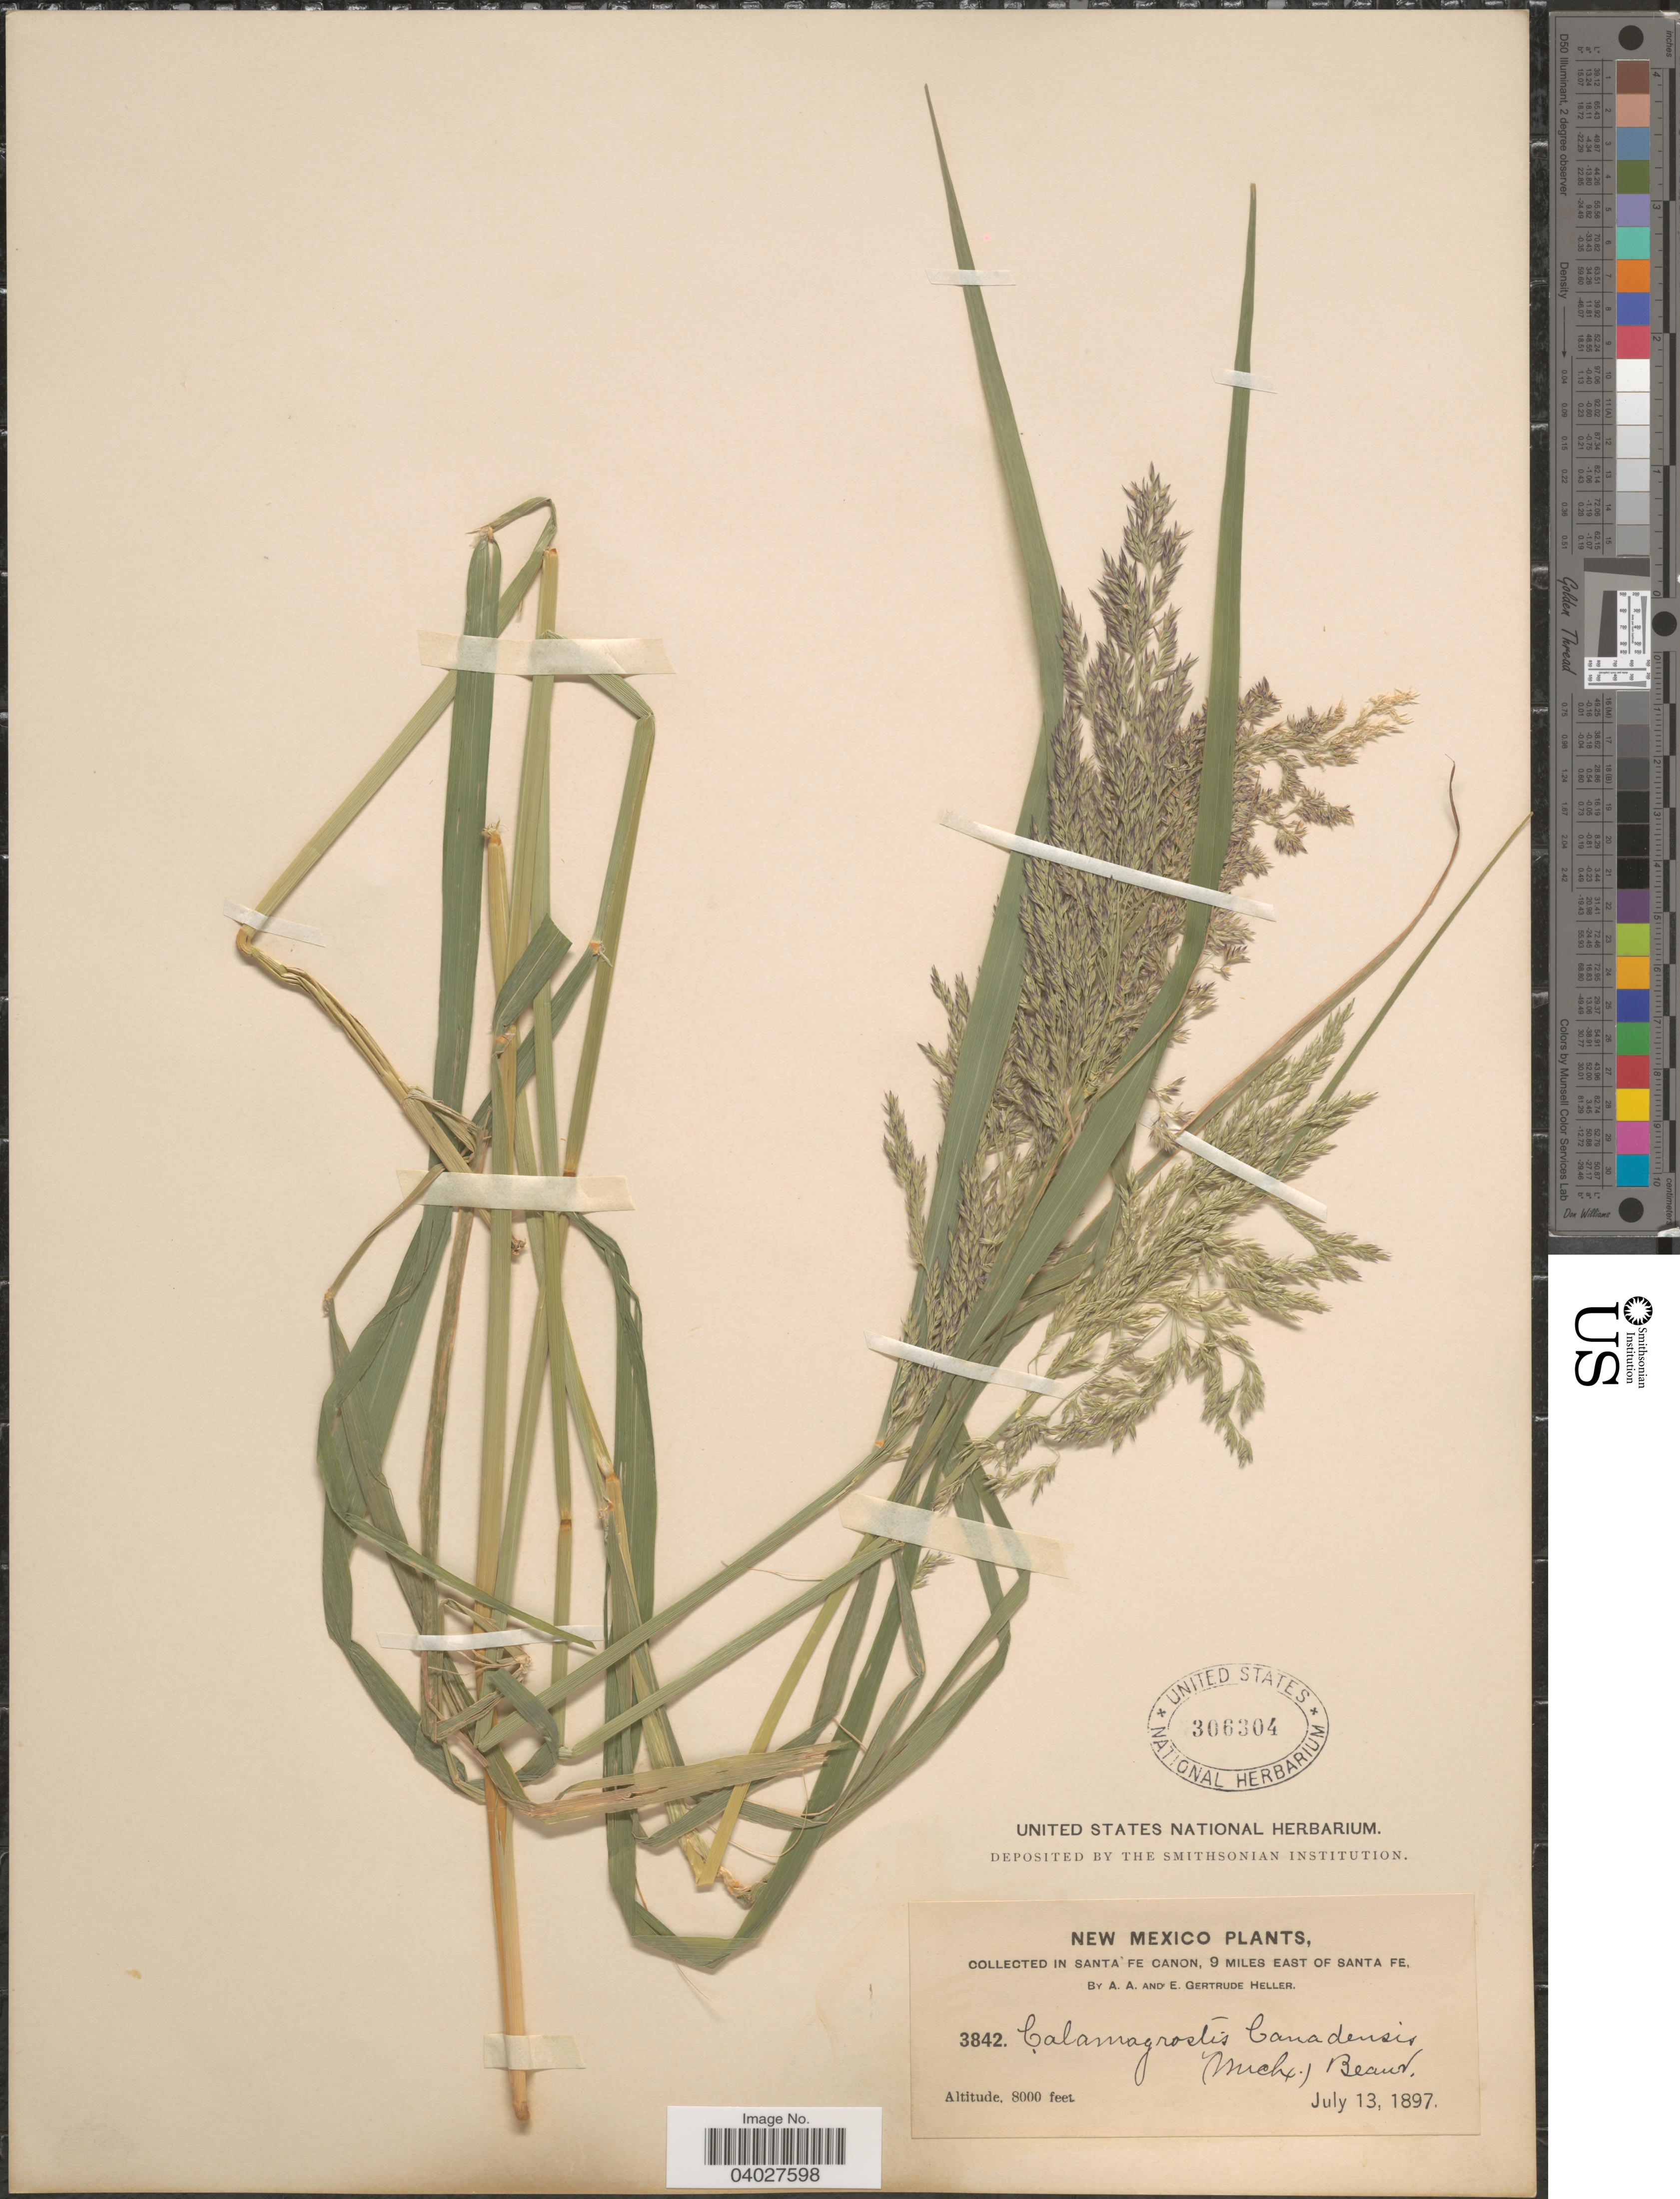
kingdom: Plantae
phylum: Tracheophyta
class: Liliopsida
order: Poales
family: Poaceae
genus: Calamagrostis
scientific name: Calamagrostis canadensis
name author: (Michx.) P. Beauv.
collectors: A. A. Heller & E. G. Heller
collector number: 3842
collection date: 1897-07-13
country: United States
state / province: New Mexico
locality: In Santa Fe Canon, 9 miles east of Santa Fe.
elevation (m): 2438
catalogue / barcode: US 306304